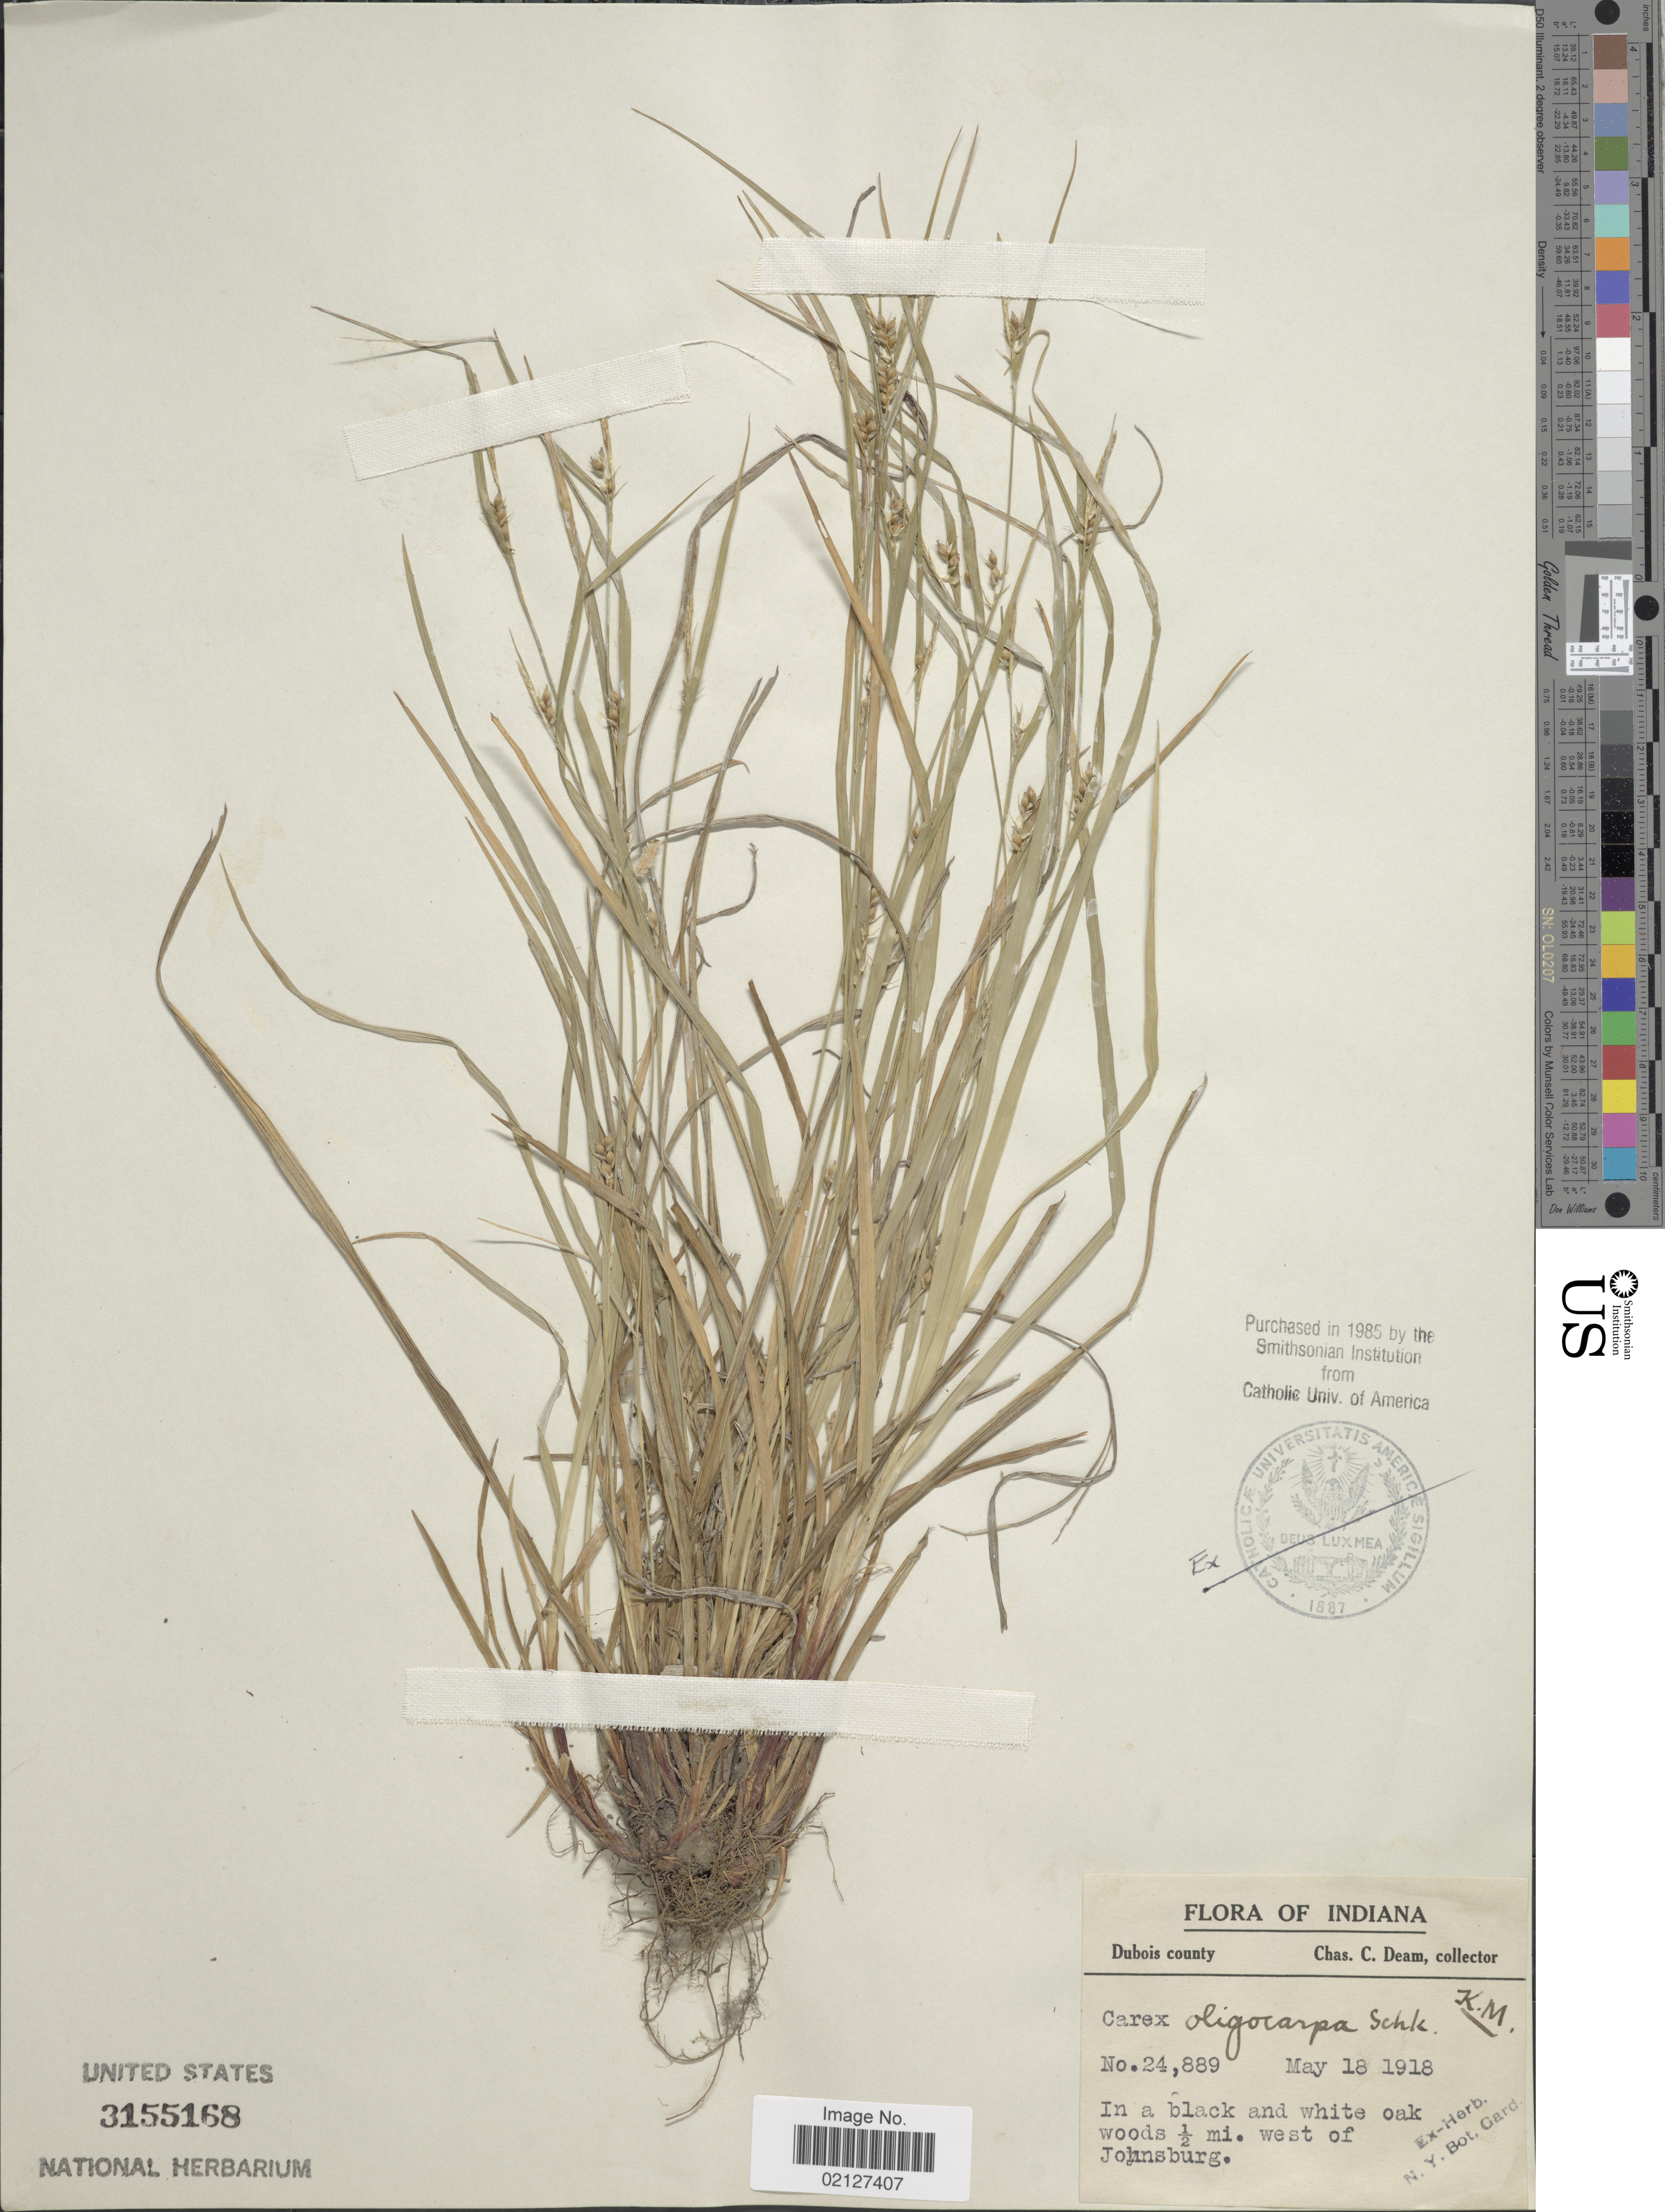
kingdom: Plantae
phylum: Tracheophyta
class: Liliopsida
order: Poales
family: Cyperaceae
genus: Carex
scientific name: Carex oligocarpa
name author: Willd.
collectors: C. C. Deam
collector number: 24889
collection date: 1918-05-18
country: United States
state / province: Indiana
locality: Dubois County, in a black and white oak woods 1/2 mi. west of Johnsburg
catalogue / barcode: US 3155168